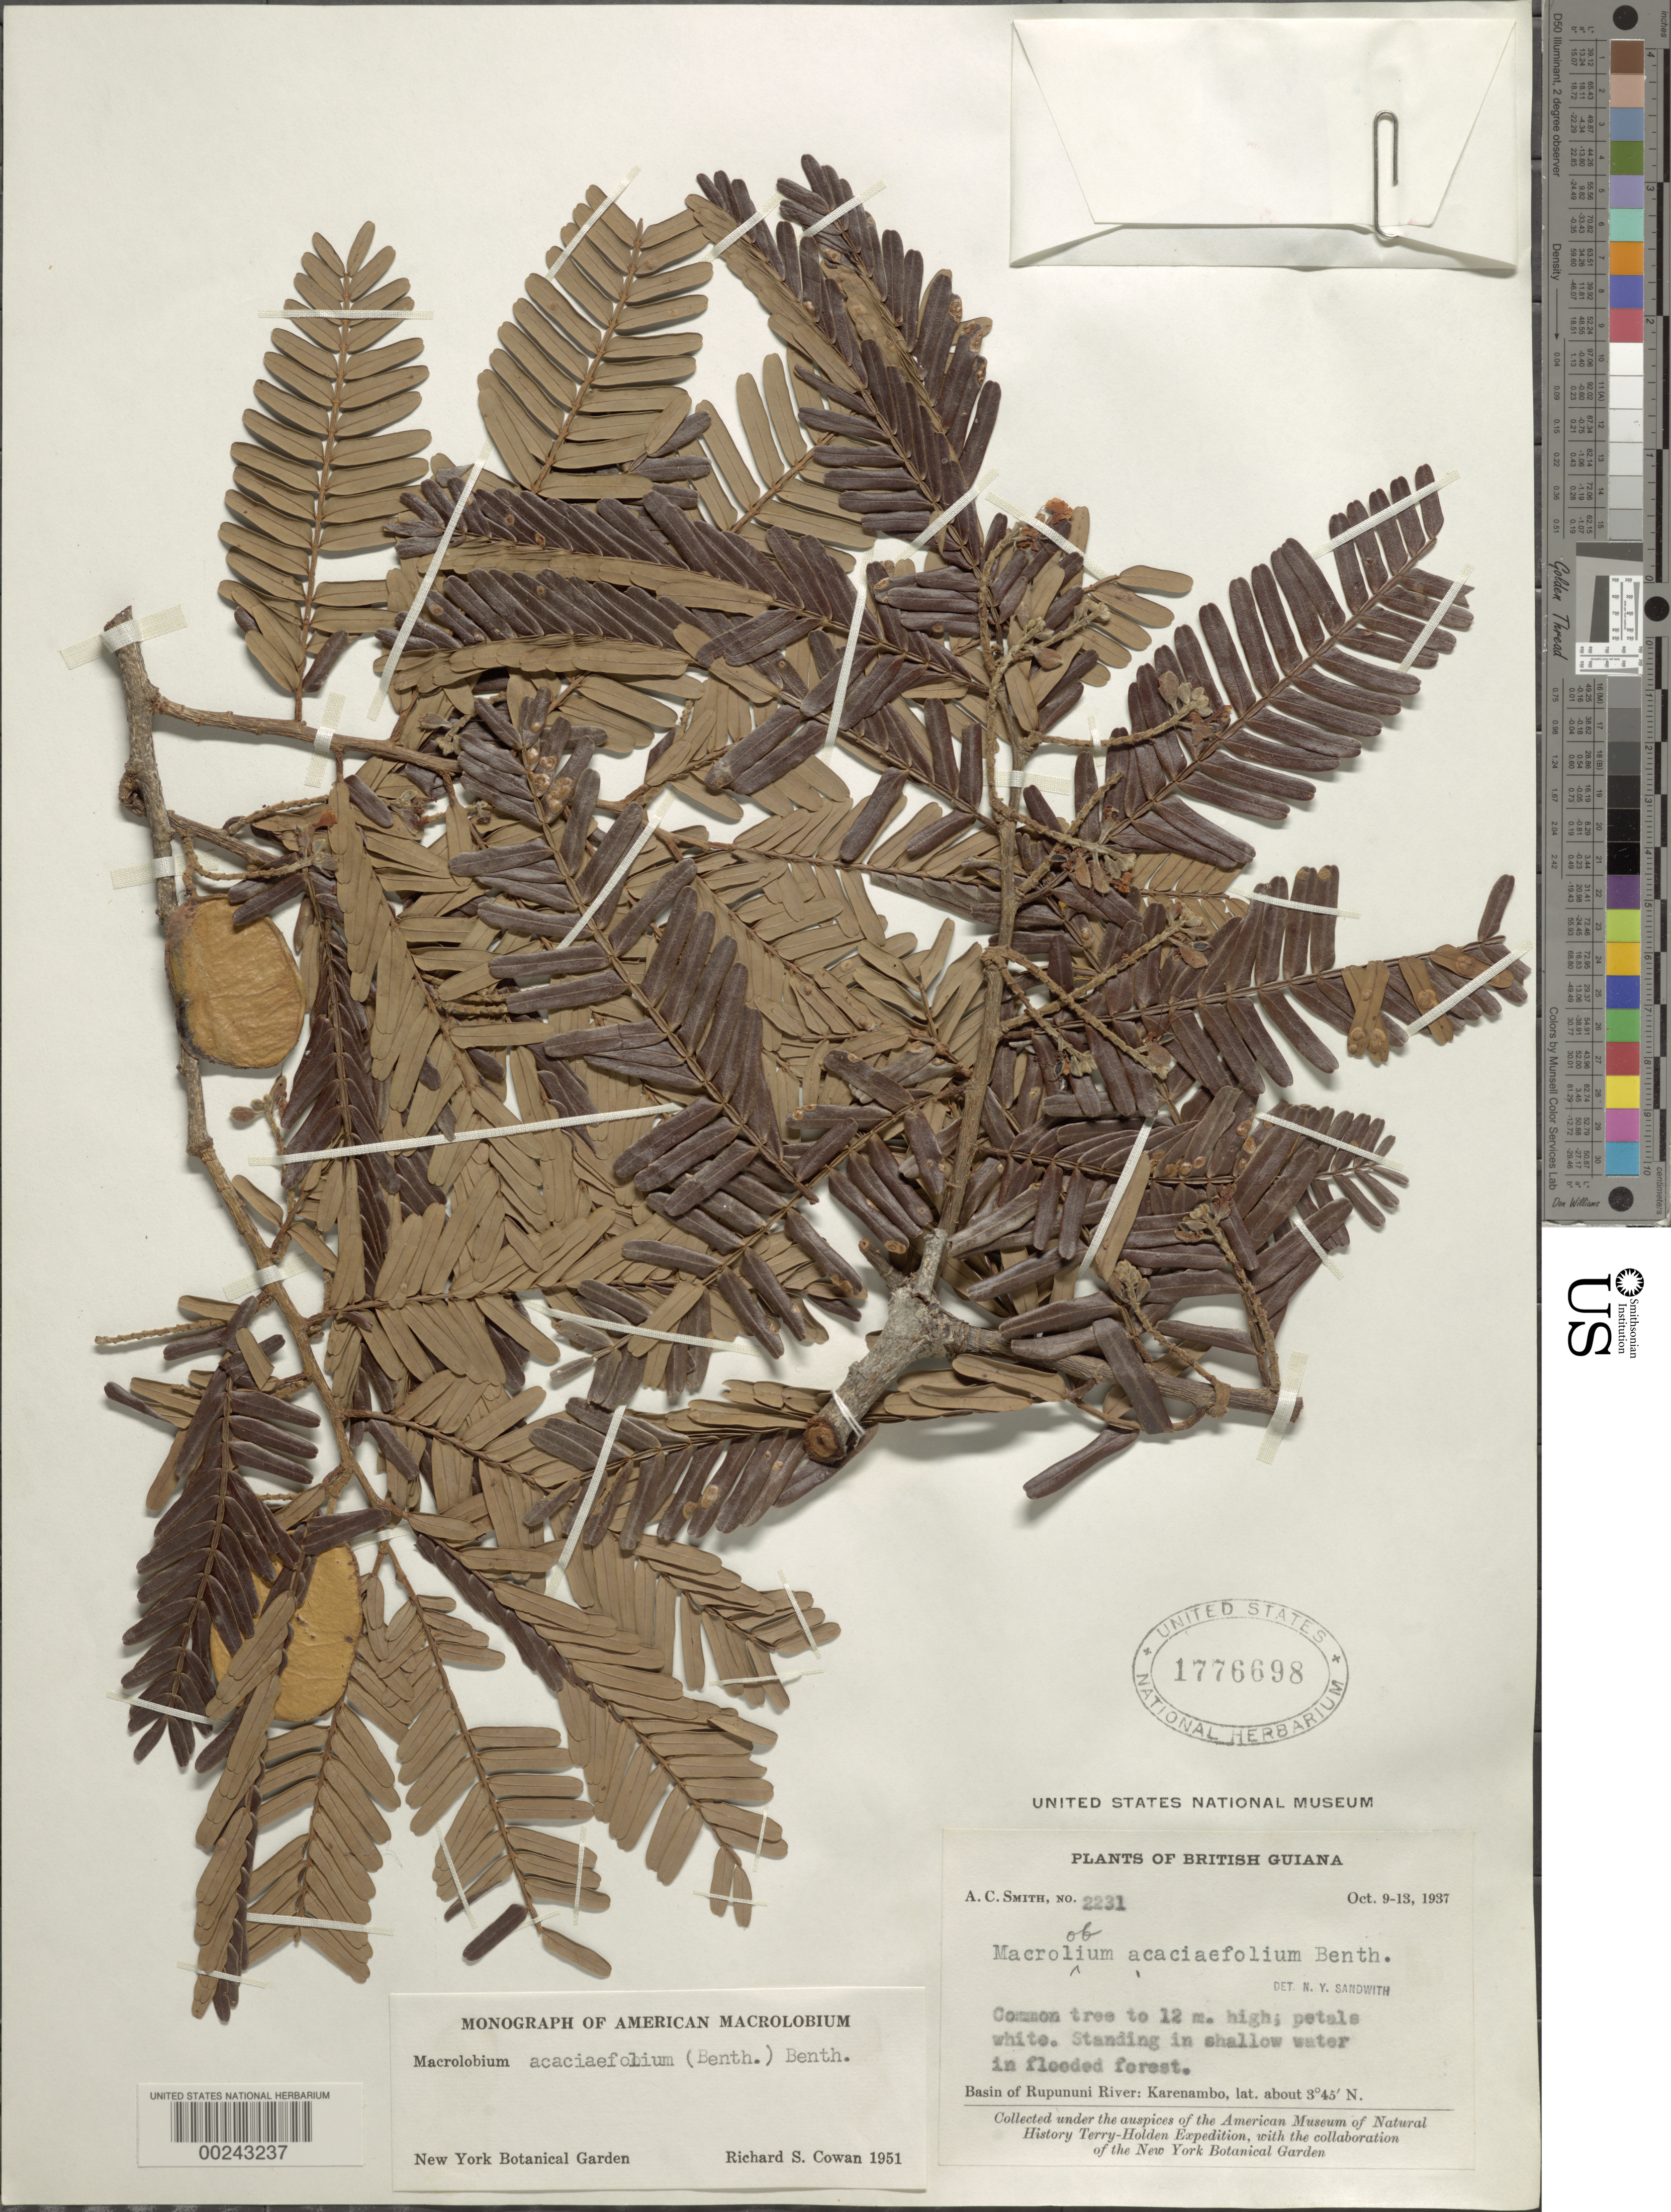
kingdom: Plantae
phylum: Tracheophyta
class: Magnoliopsida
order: Fabales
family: Fabaceae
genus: Macrolobium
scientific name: Macrolobium acaciifolium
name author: (Benth.) Benth.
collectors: A. C. Smith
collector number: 2231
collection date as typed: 09 Oct 1937 to 13 Oct 1937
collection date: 1937-10-09/1937-10-13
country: Guyana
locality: Basin of rupununi river; karenambo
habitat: Standing in shallow water in flooded forest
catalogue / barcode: US 1776698